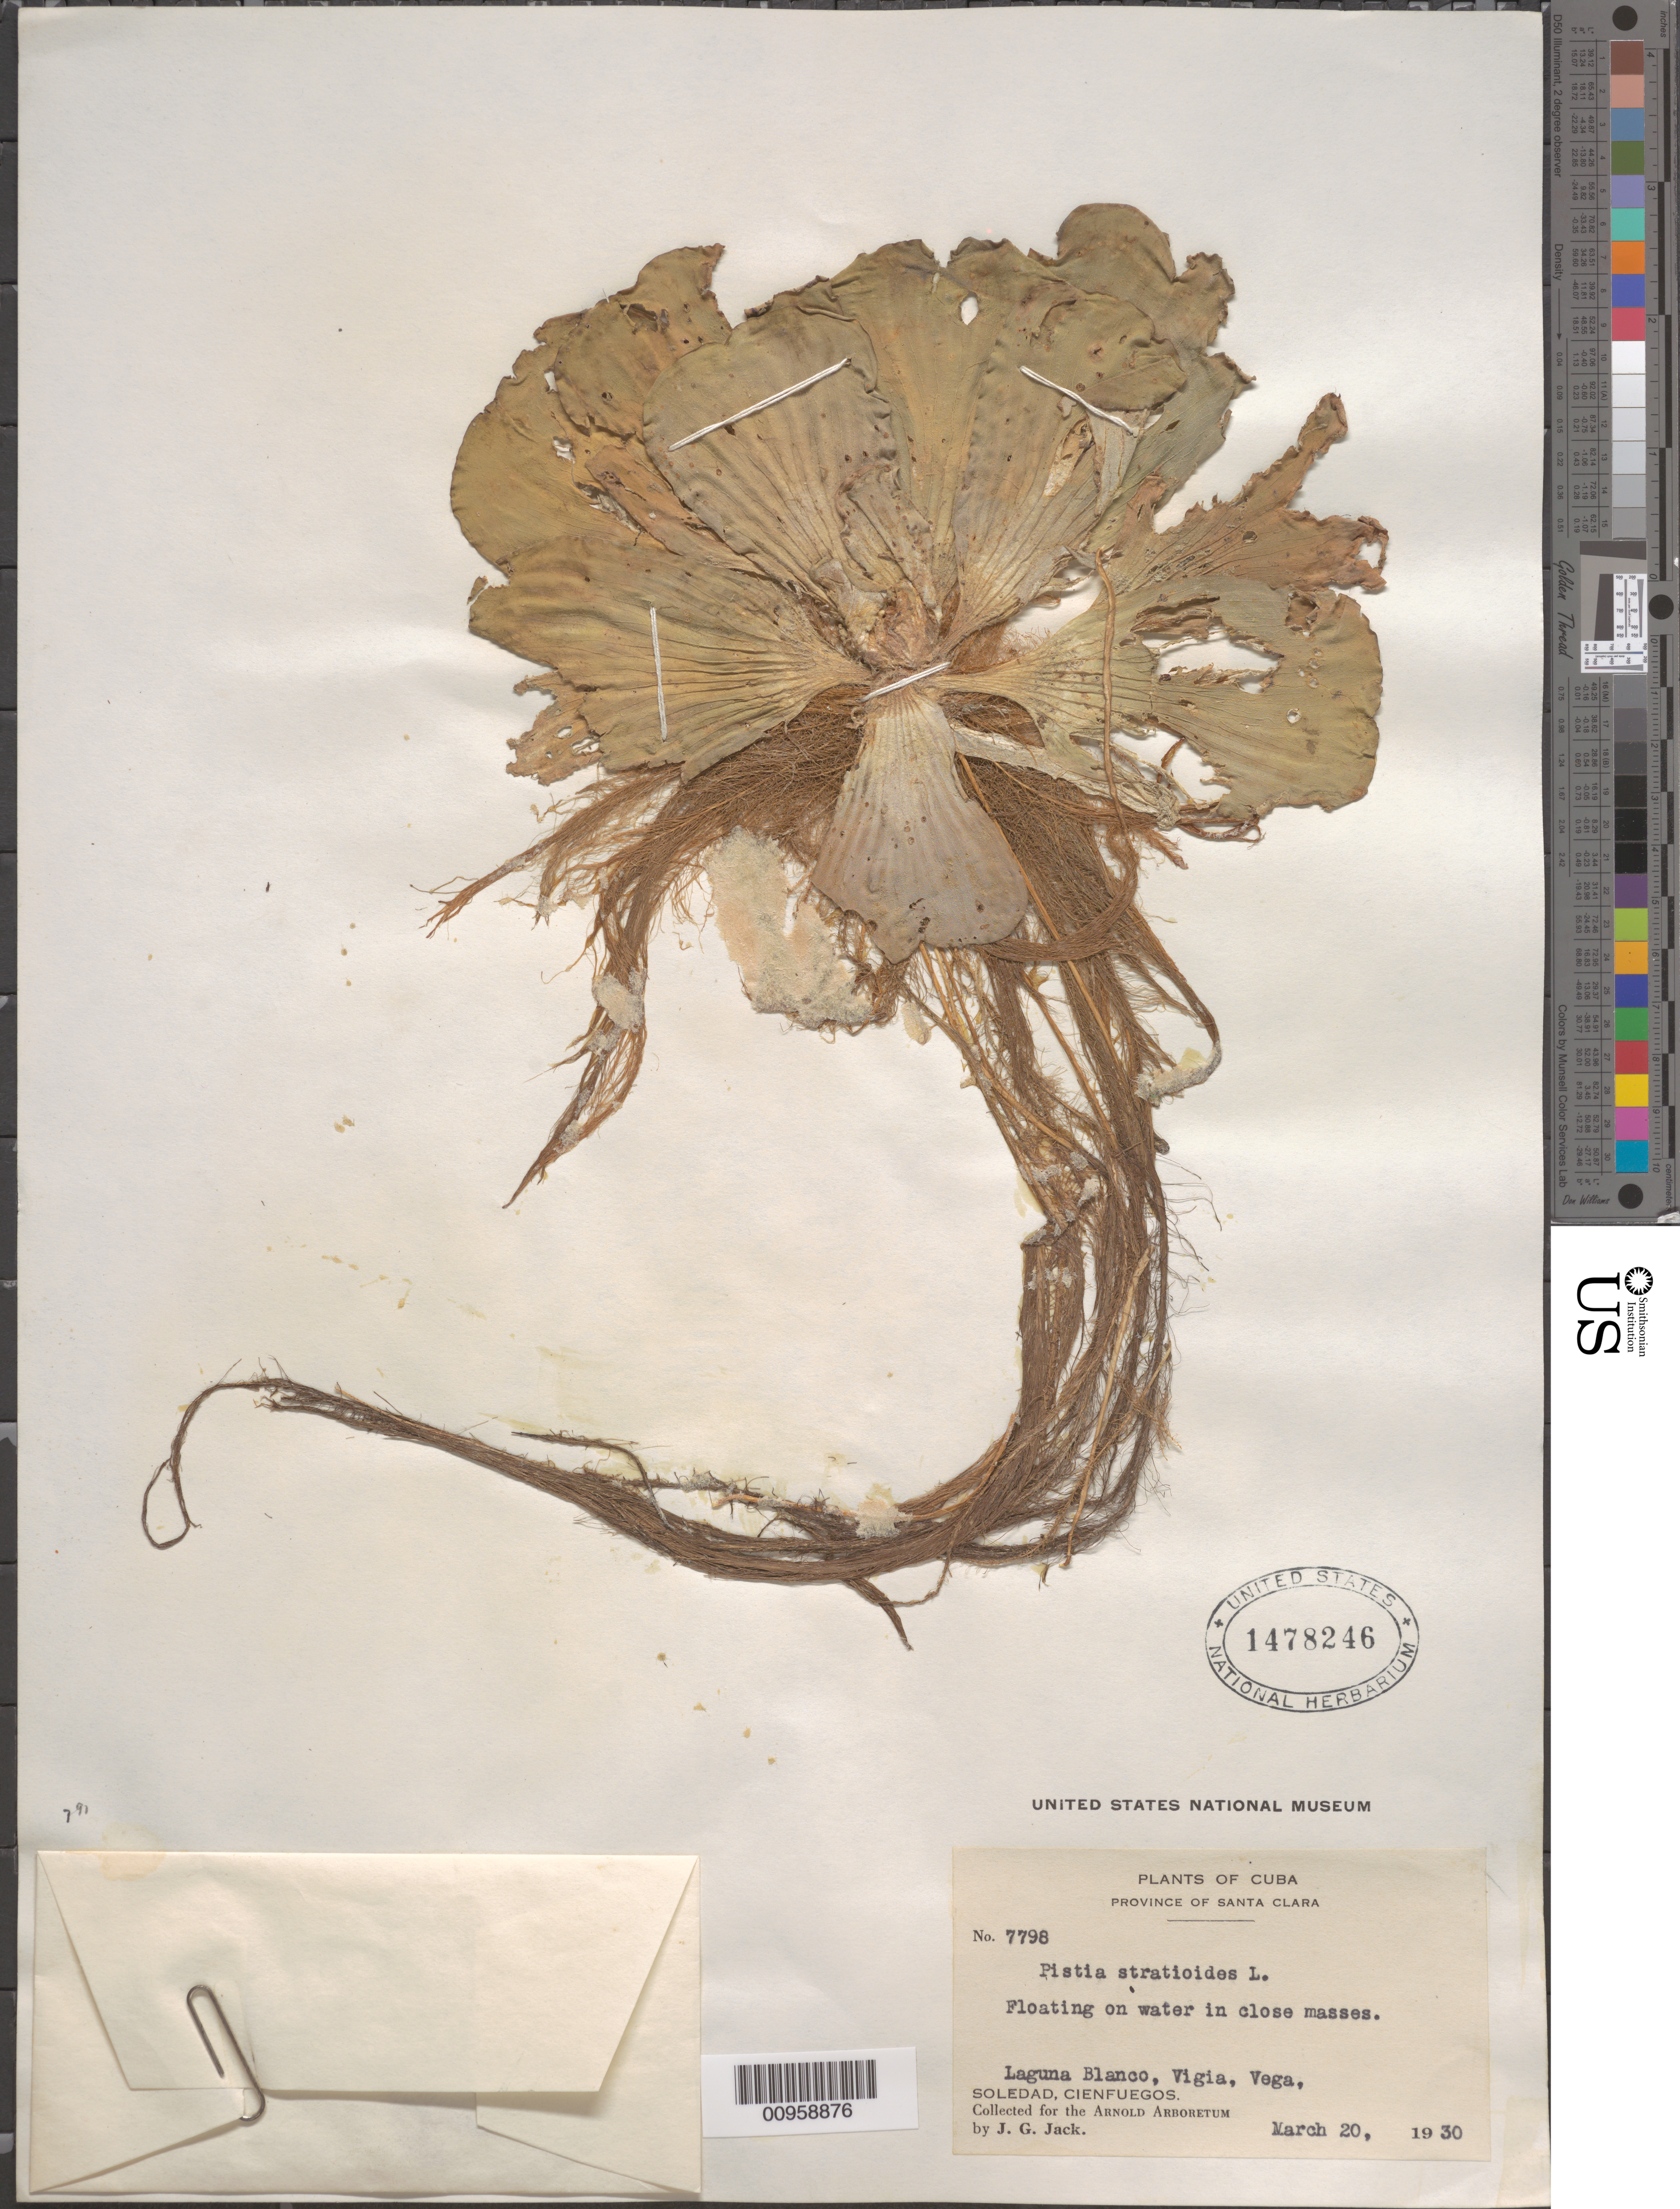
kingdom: Plantae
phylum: Tracheophyta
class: Liliopsida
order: Alismatales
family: Araceae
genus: Pistia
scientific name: Pistia stratiotes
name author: L.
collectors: J. G. Jack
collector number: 7798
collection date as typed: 20 Mar 1930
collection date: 1930-03-20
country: Cuba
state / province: Cienfuegos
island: Cuba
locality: Laguna Blanco, Vigia, Vega, Soledad, Cienfuegos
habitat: Floating on water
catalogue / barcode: US 1478246